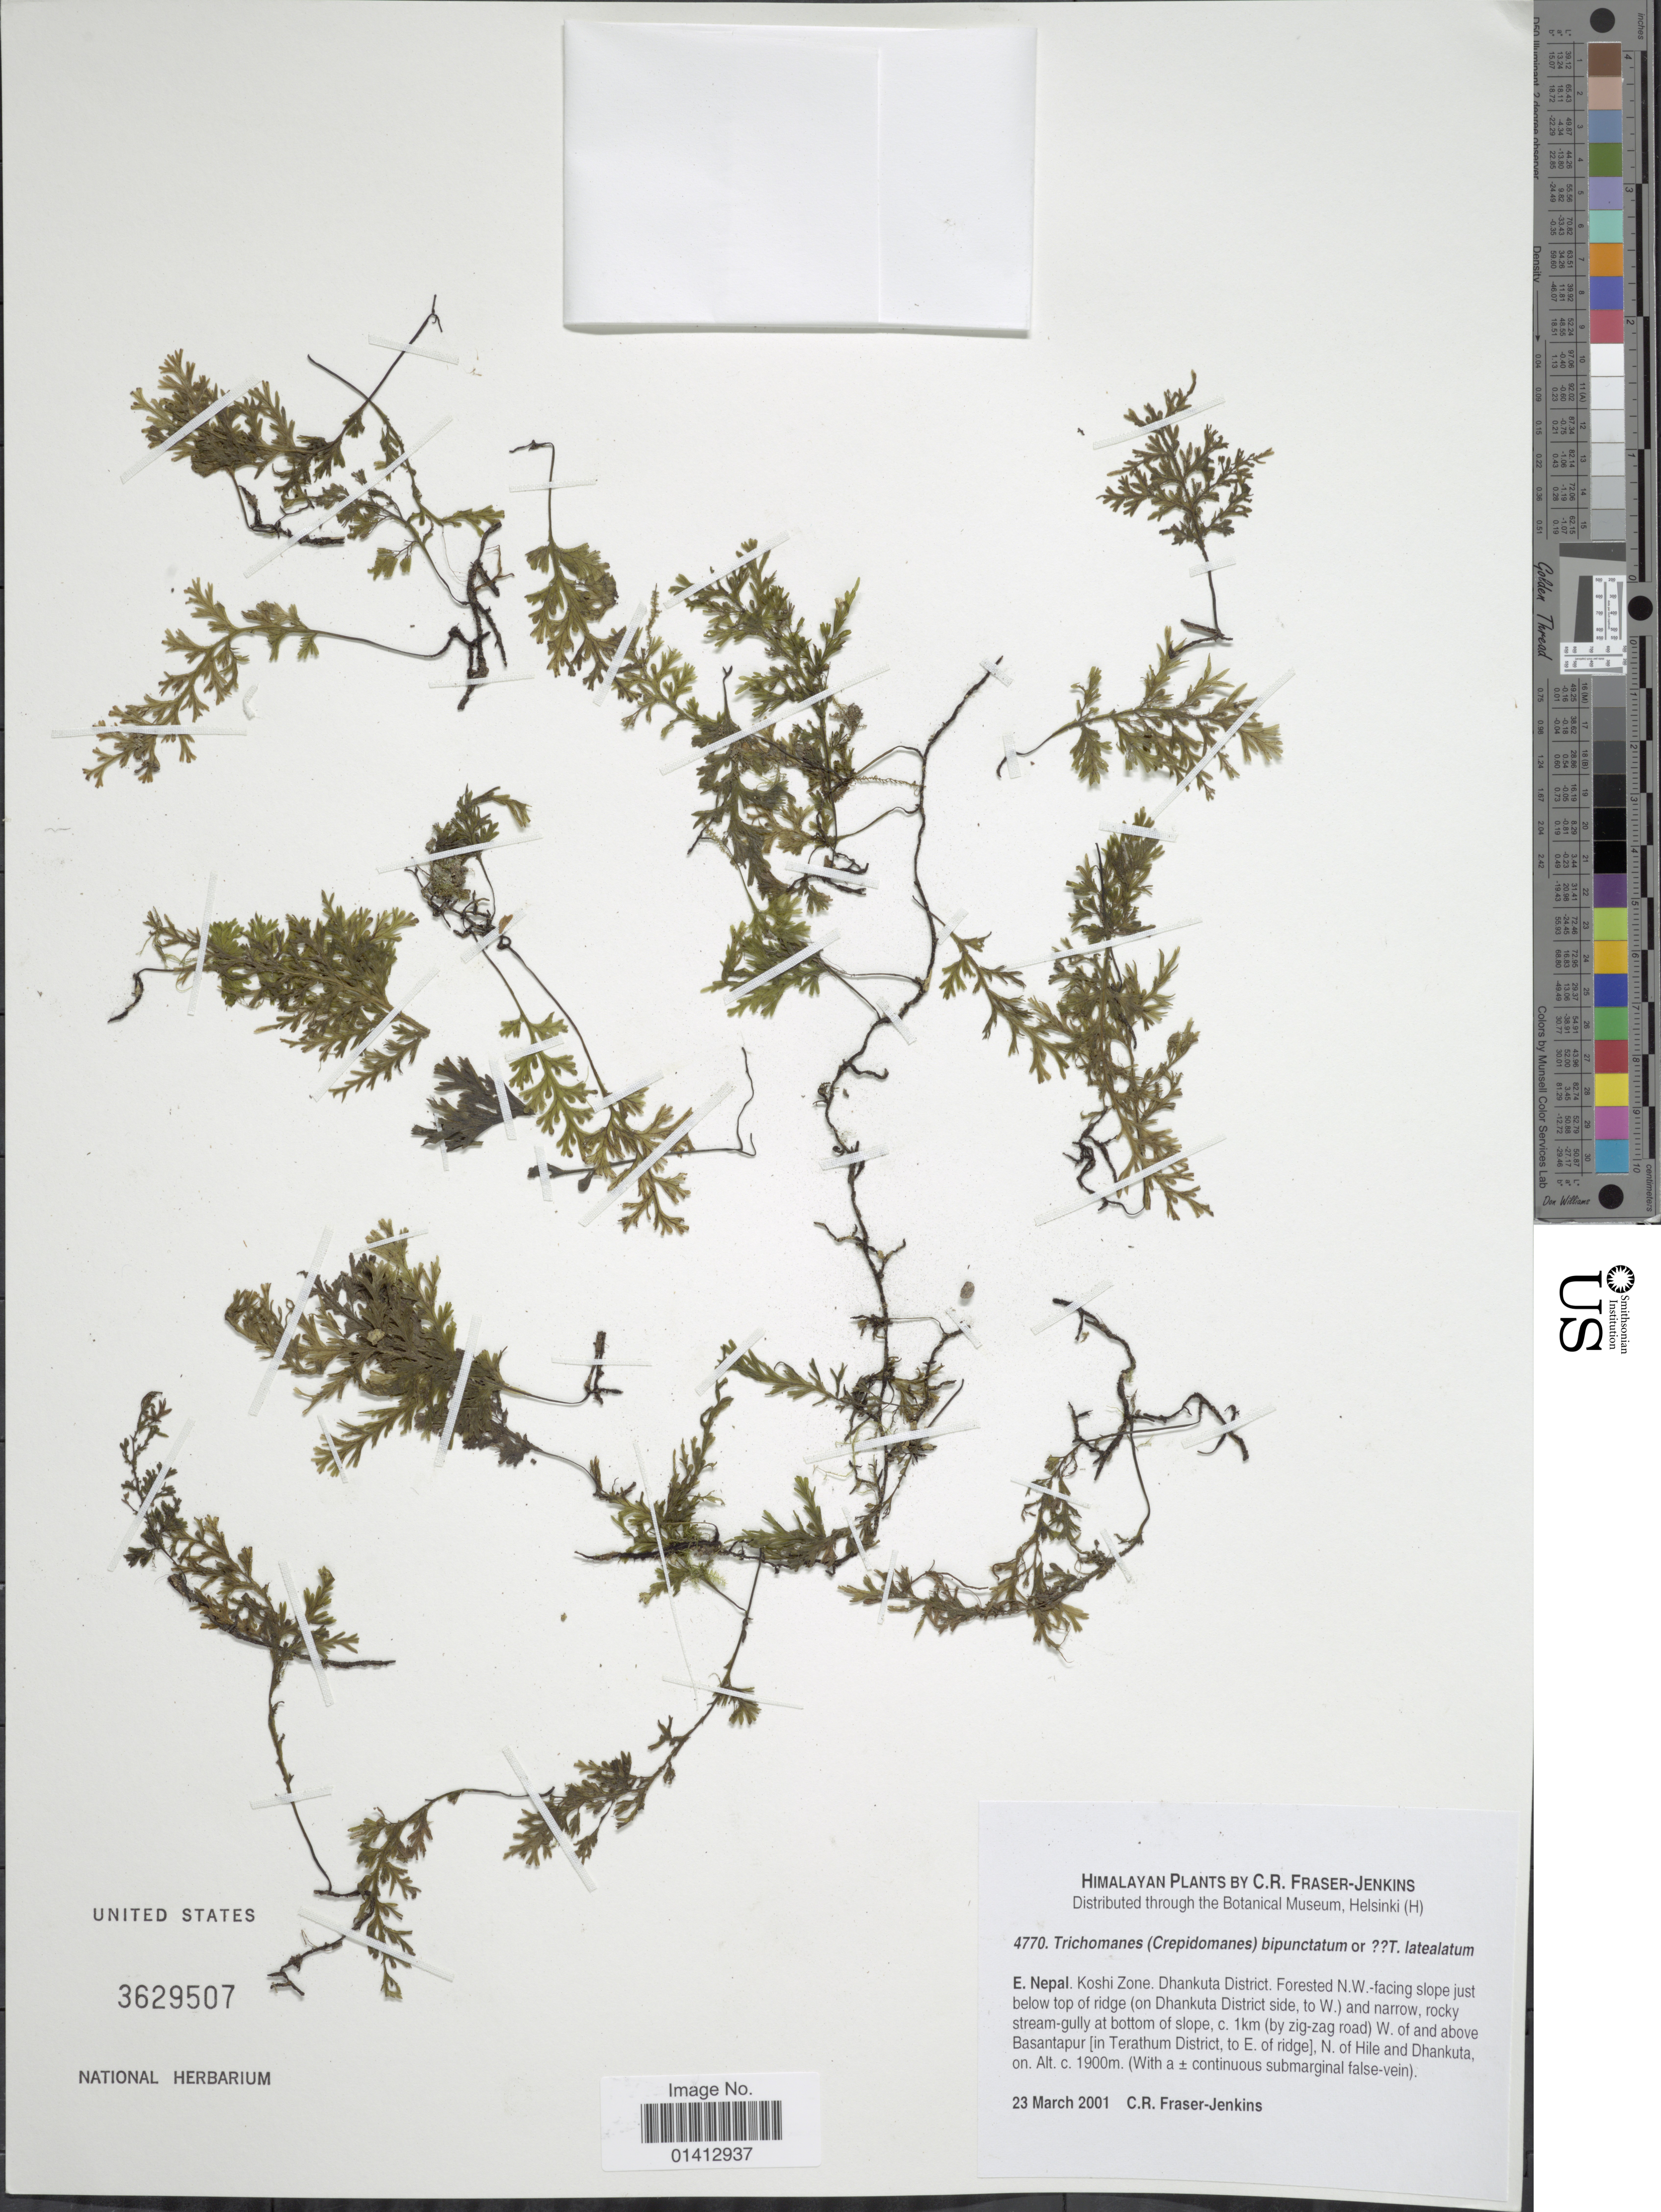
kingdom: Plantae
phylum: Tracheophyta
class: Polypodiopsida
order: Hymenophyllales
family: Hymenophyllaceae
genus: Crepidomanes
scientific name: Crepidomanes sp.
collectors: C. R. Fraser-Jenkins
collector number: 4770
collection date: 2001-03-23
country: Nepal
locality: E nepal. Koshi Zone. Dhankuta District. Forested N.W. facing slope just below top of ridge (on Dhankuta District side, to W) and narrow, c 1 km (by(zig-zag road) W of and above basantapur [in Terathum District, to E of ridge] N of Hile and Dhankuta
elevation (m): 1900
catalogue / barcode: US 3629507